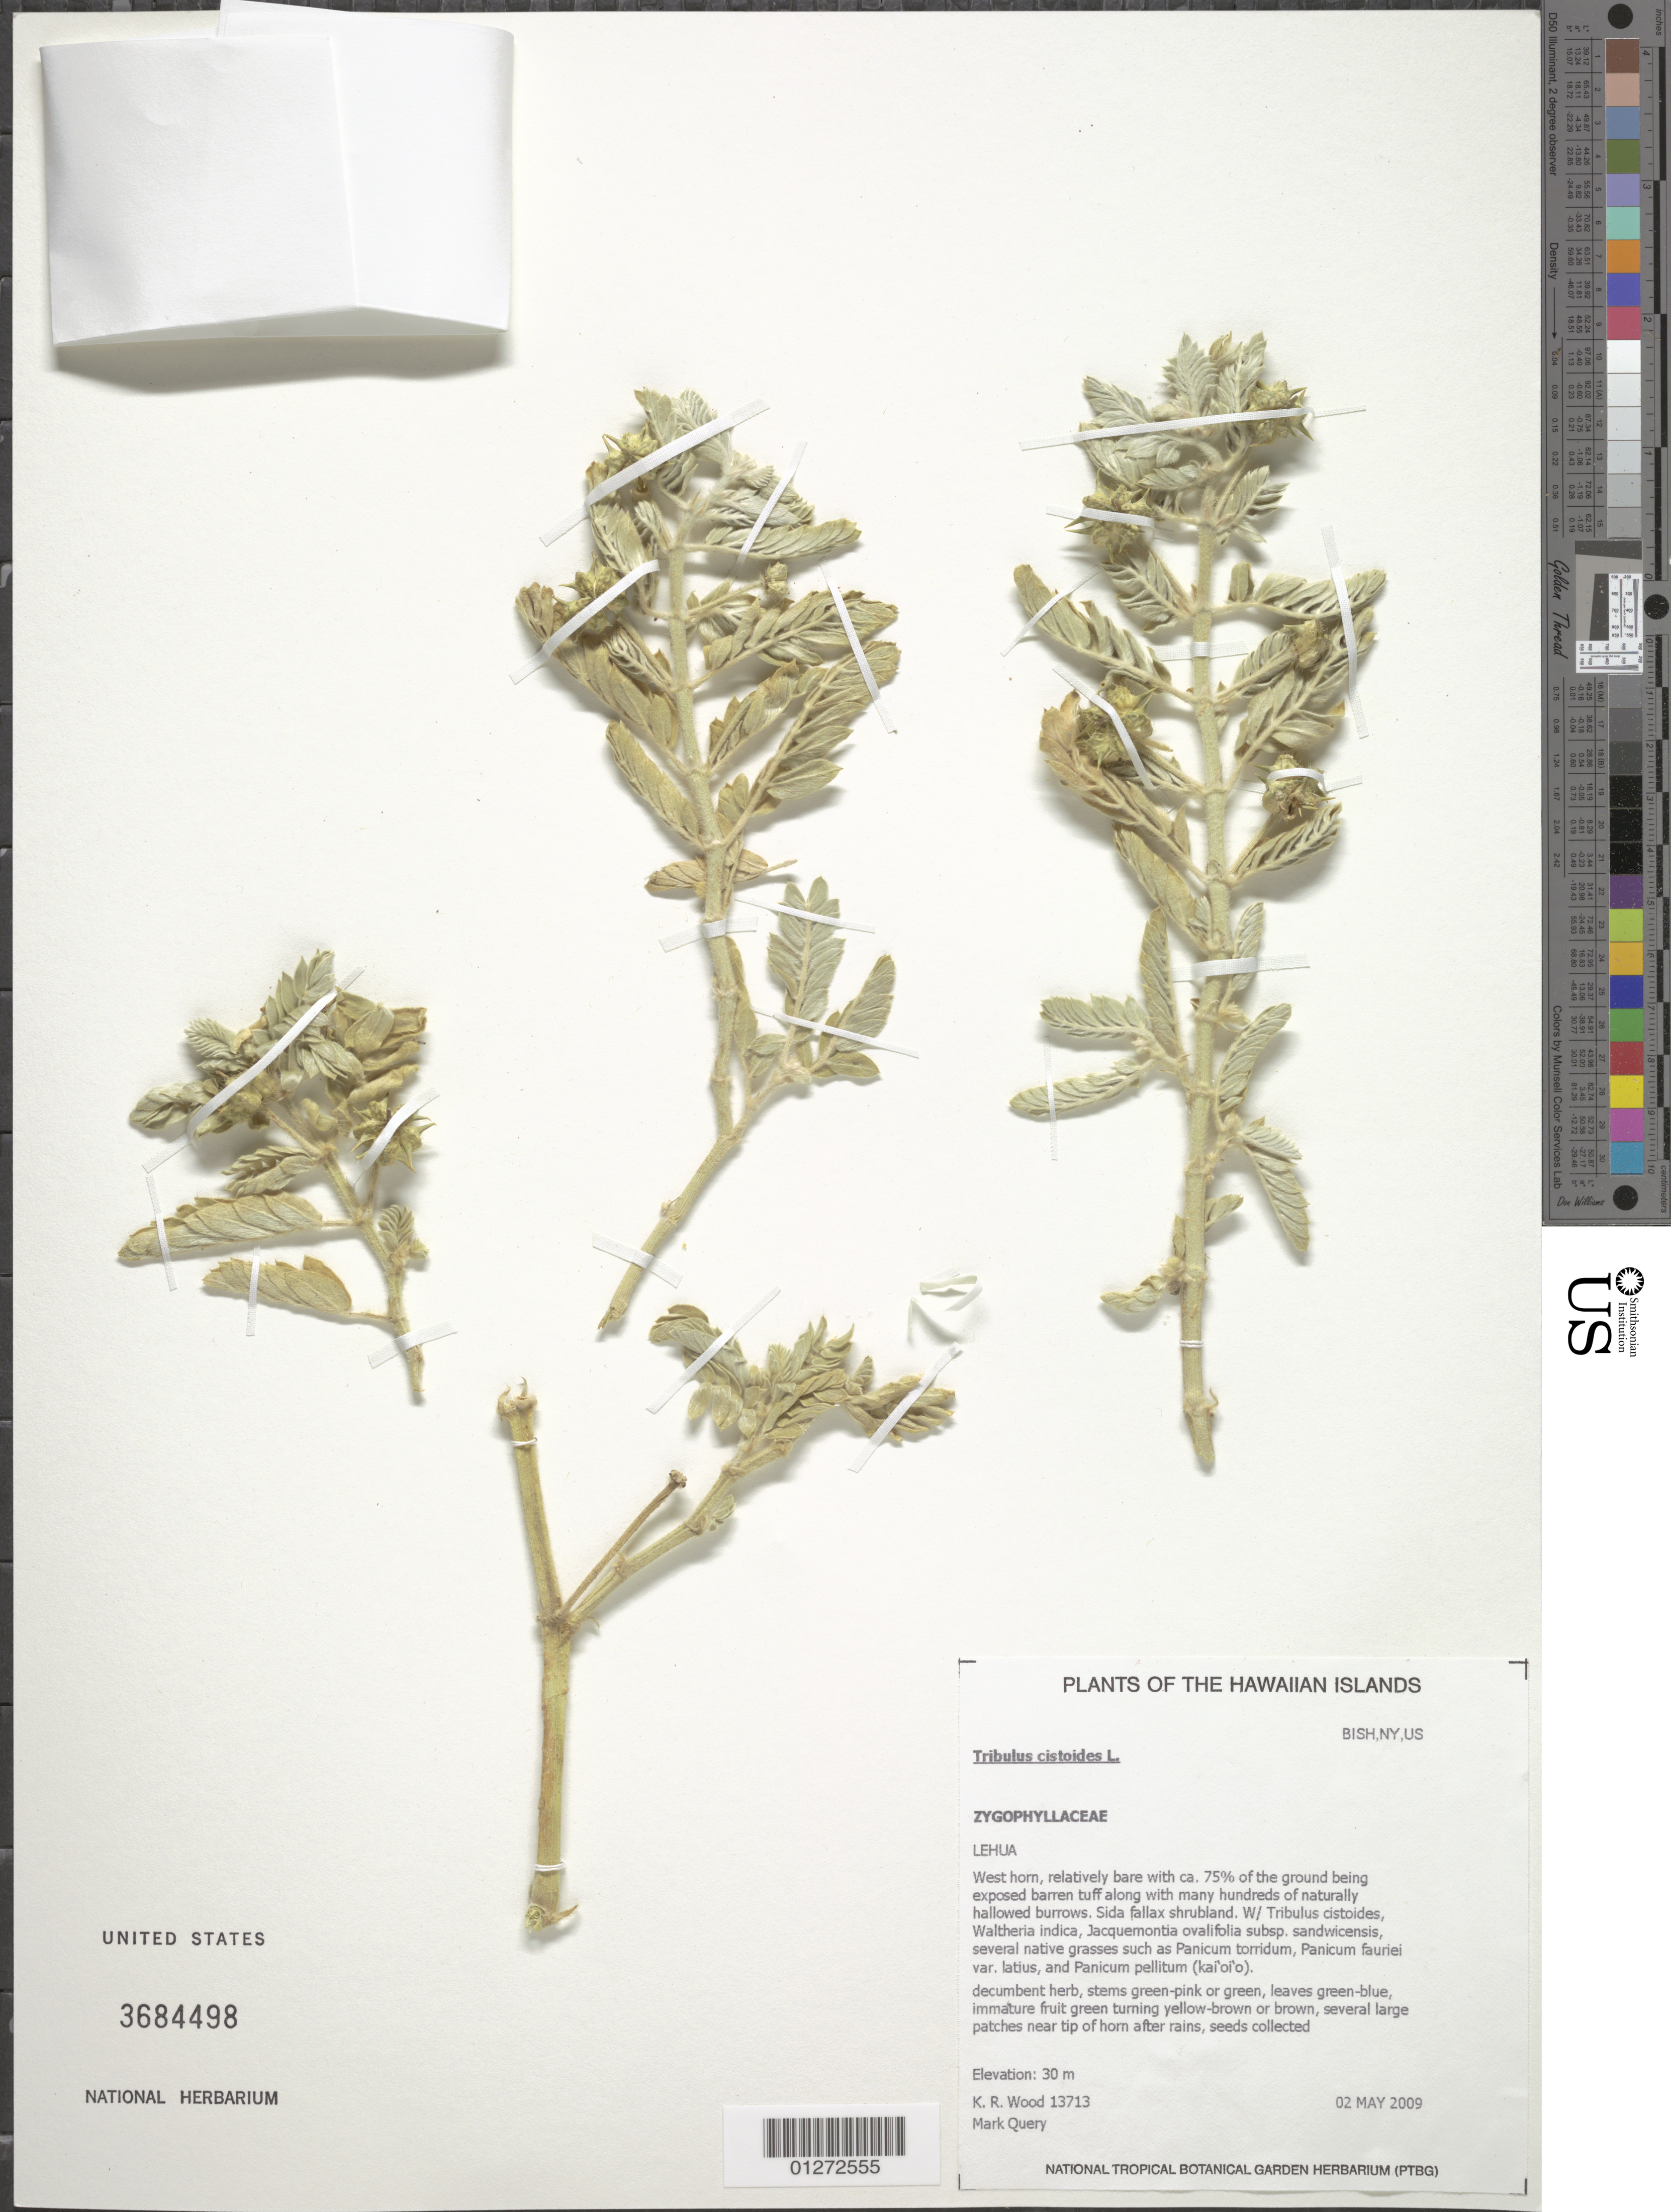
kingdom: Plantae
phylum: Tracheophyta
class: Magnoliopsida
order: Zygophyllales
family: Zygophyllaceae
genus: Tribulus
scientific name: Tribulus cistoides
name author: L.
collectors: K. R. Wood & M. Query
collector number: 13713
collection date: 2009-05-02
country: United States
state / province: Hawaii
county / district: Kauai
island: Lehua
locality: West horn.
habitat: Shrubland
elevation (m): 30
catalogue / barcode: US 3684498